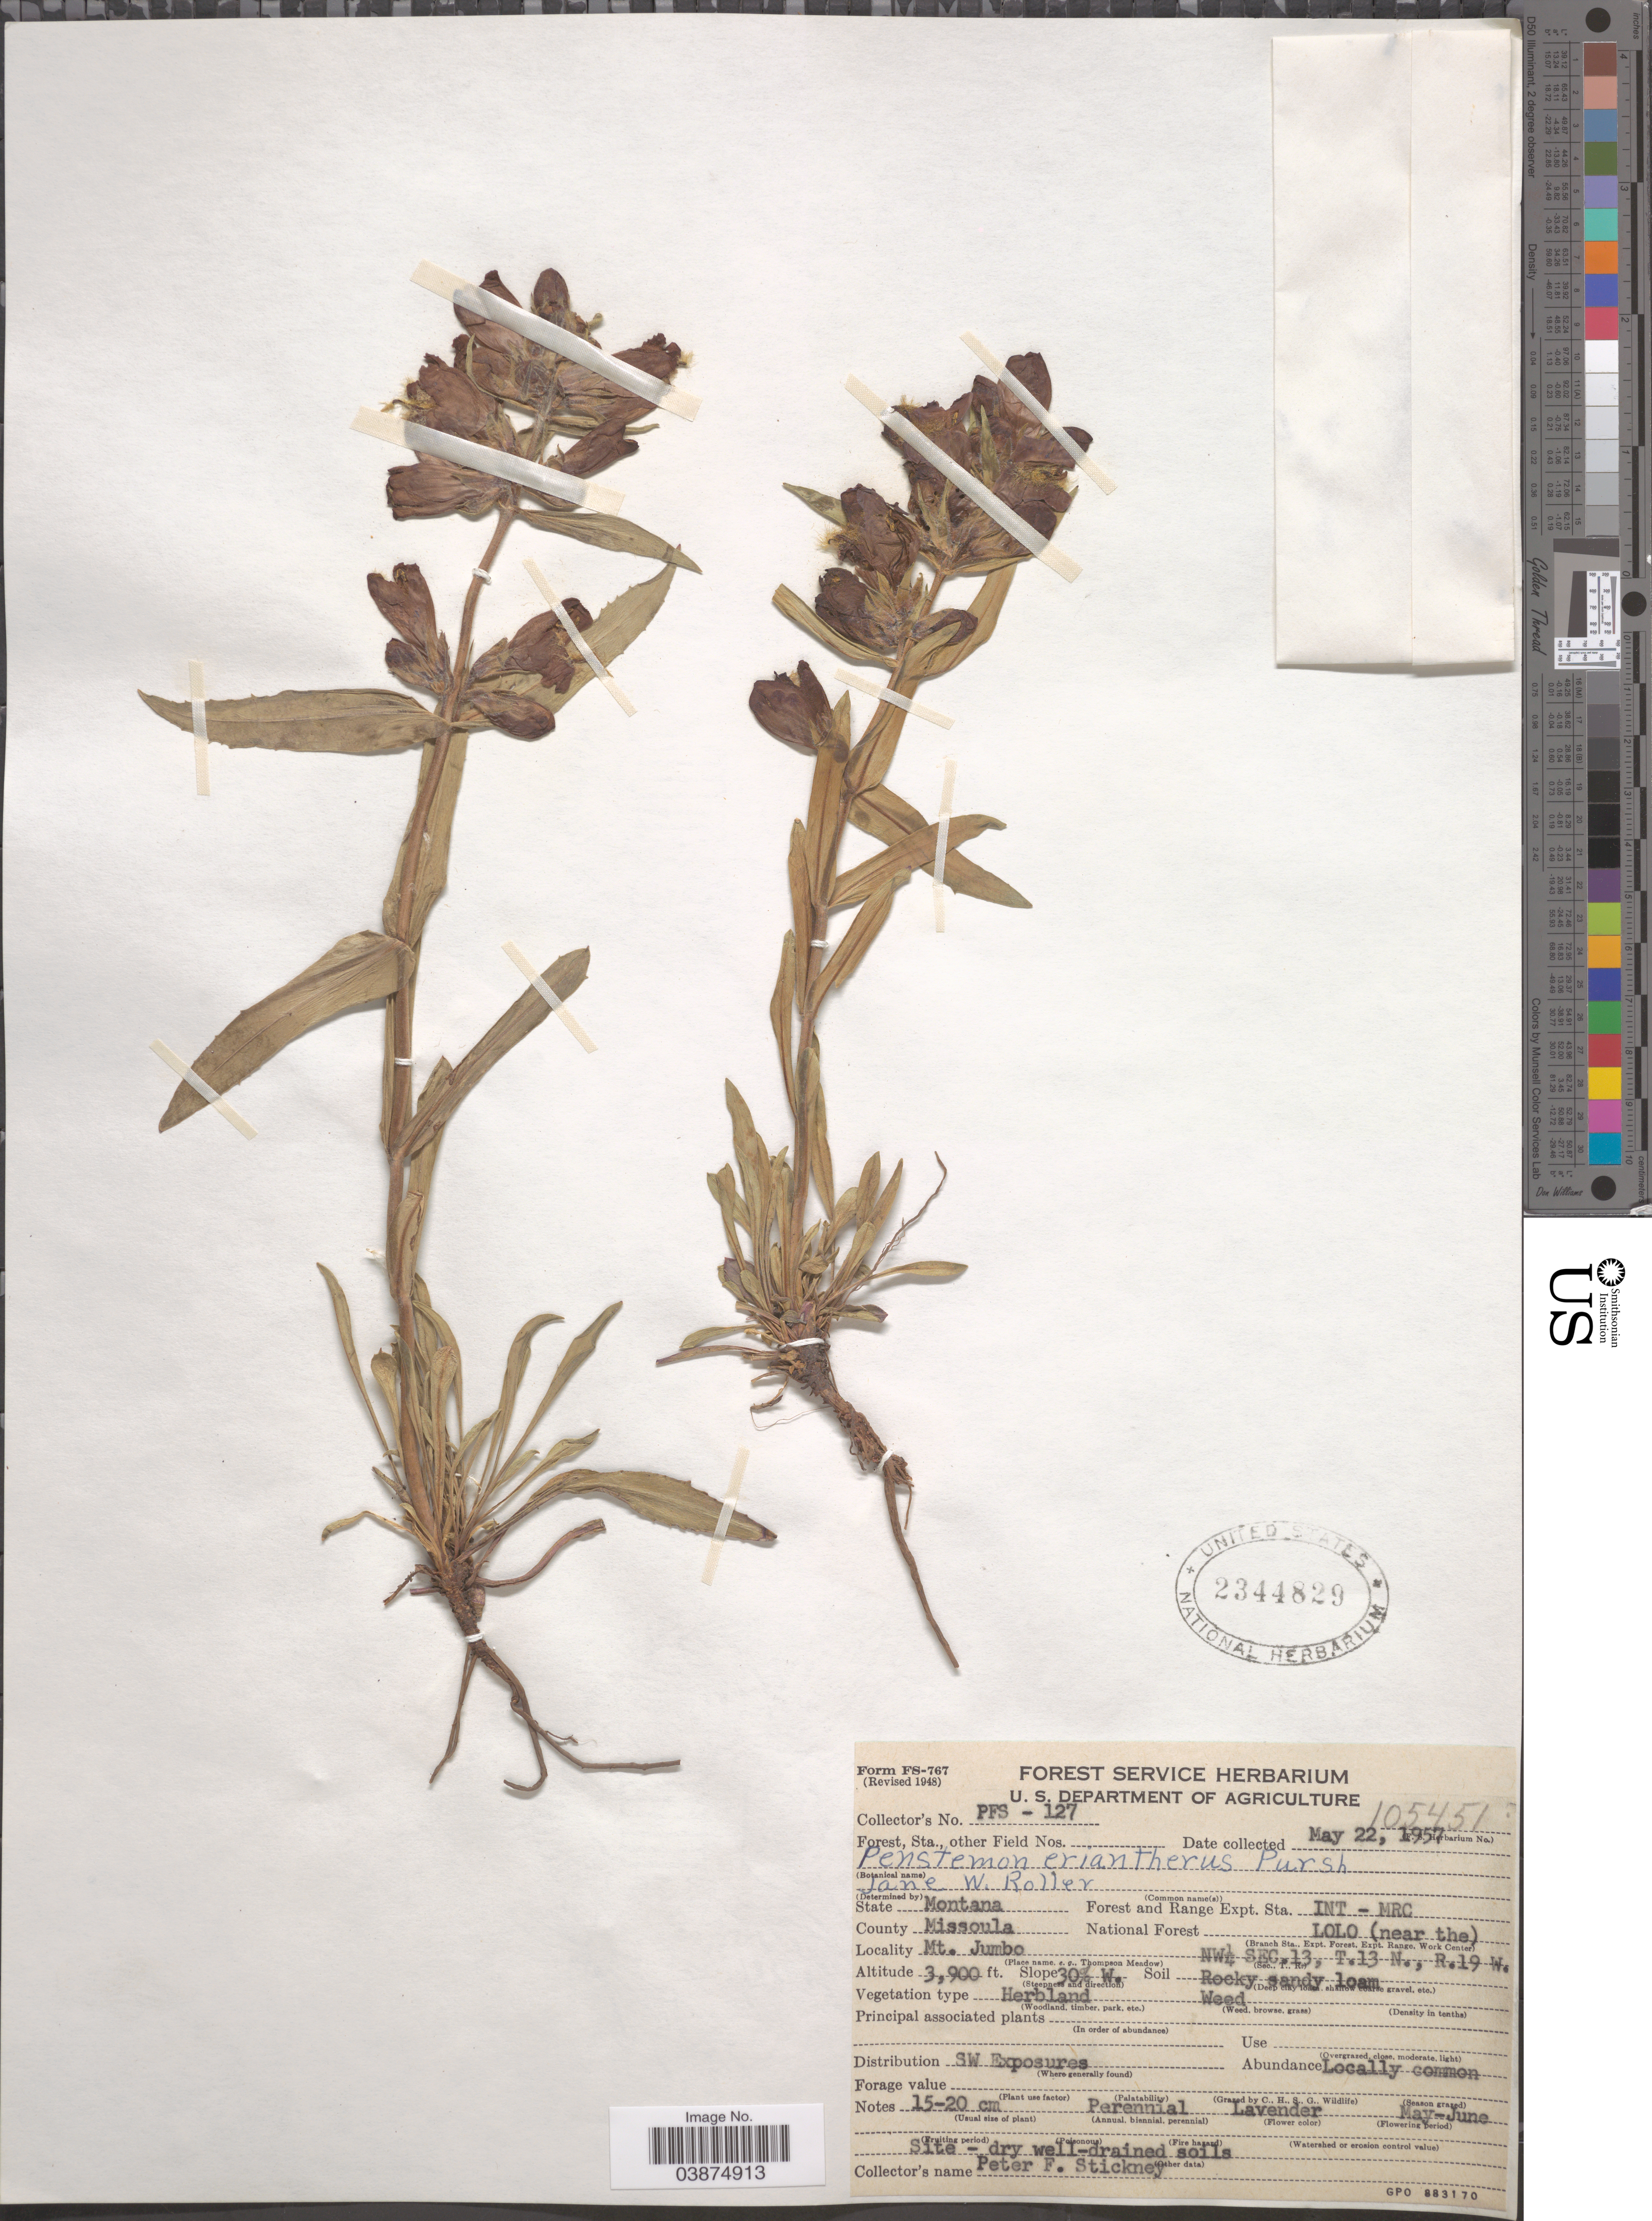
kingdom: Plantae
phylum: Tracheophyta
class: Magnoliopsida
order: Lamiales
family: Plantaginaceae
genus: Penstemon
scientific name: Penstemon eriantherus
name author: Pursh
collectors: P. Stickney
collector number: PFS - 127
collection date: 1957-05-22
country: United States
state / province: Montana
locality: Forest and Range Expt. Sta. INT-MRC. County Missoula. National Forest LOLO (near the) Mt. Jumbo NW¼, SEC.13, T.13 N, R.19 W. Slope 30% W.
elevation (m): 1189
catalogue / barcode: US 2344829